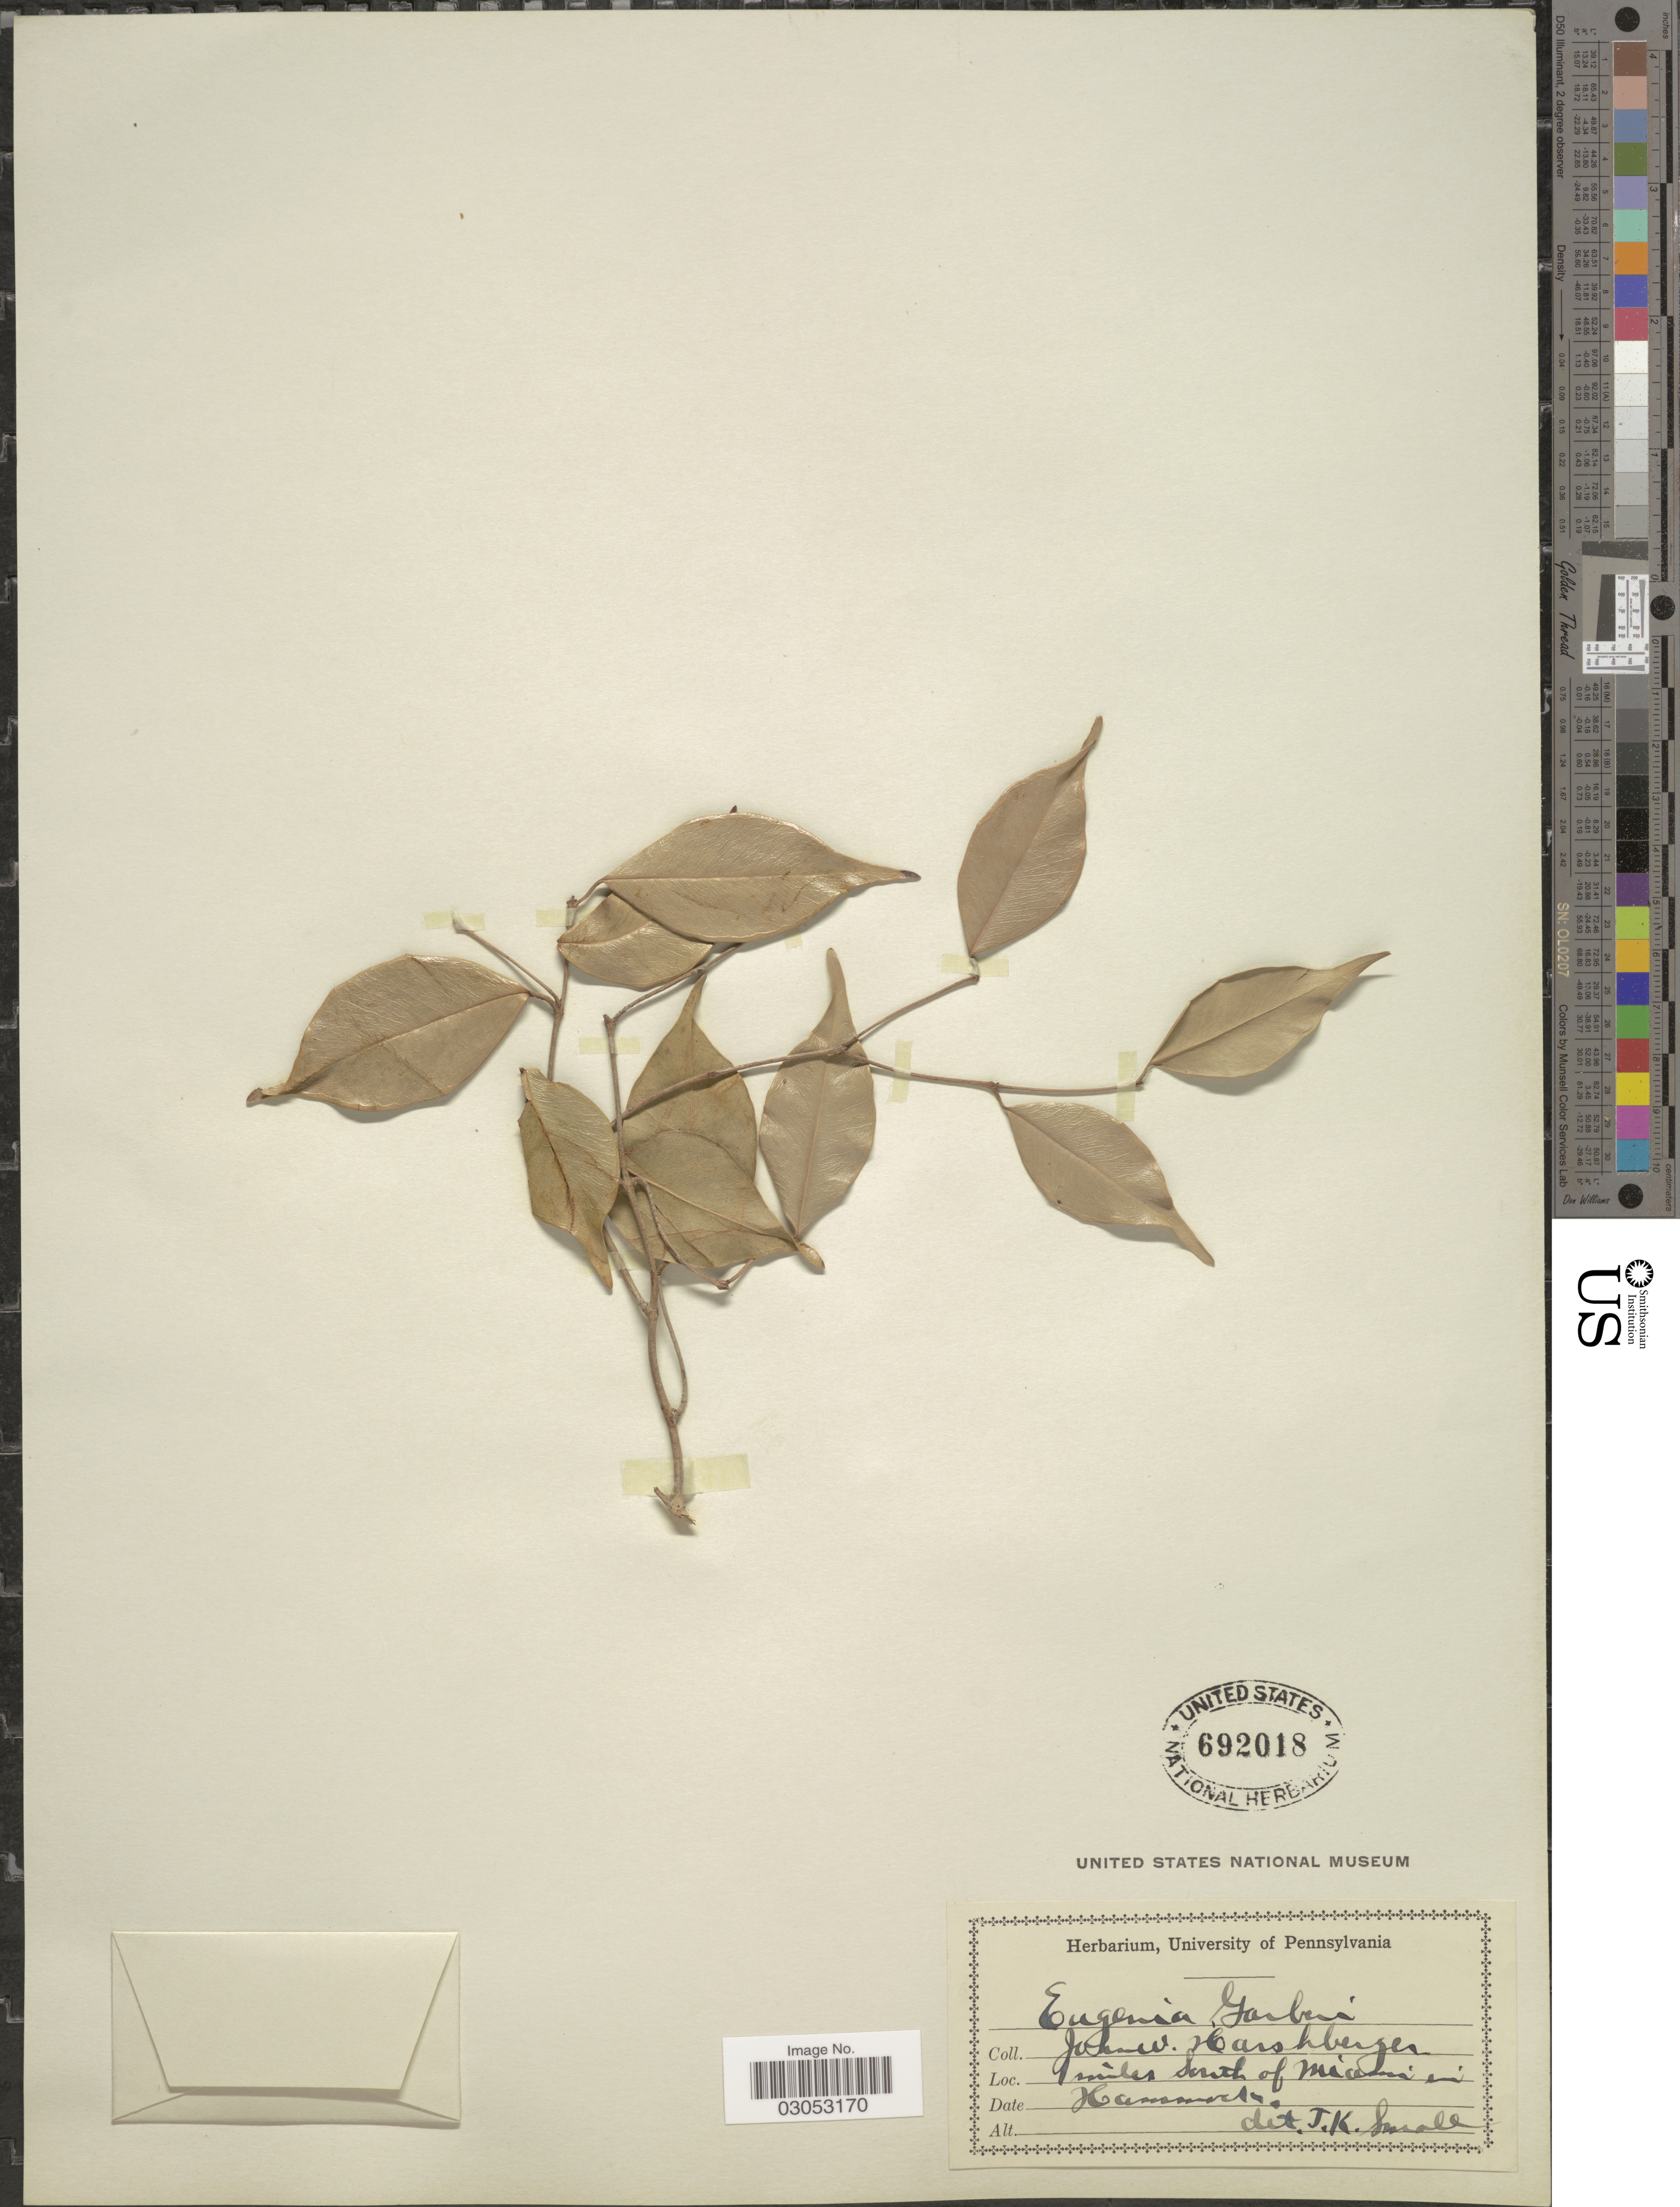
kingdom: Plantae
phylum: Tracheophyta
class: Magnoliopsida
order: Myrtales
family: Myrtaceae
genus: Eugenia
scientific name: Eugenia confusa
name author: DC.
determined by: Strong, Mark T., (BOT), Smithsonian Institution - National Museum of Natural History (UNITED STATES)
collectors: J. W. Harshberger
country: United States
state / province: Florida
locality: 1 miles South of Miami in Hammock.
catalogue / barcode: US 692018